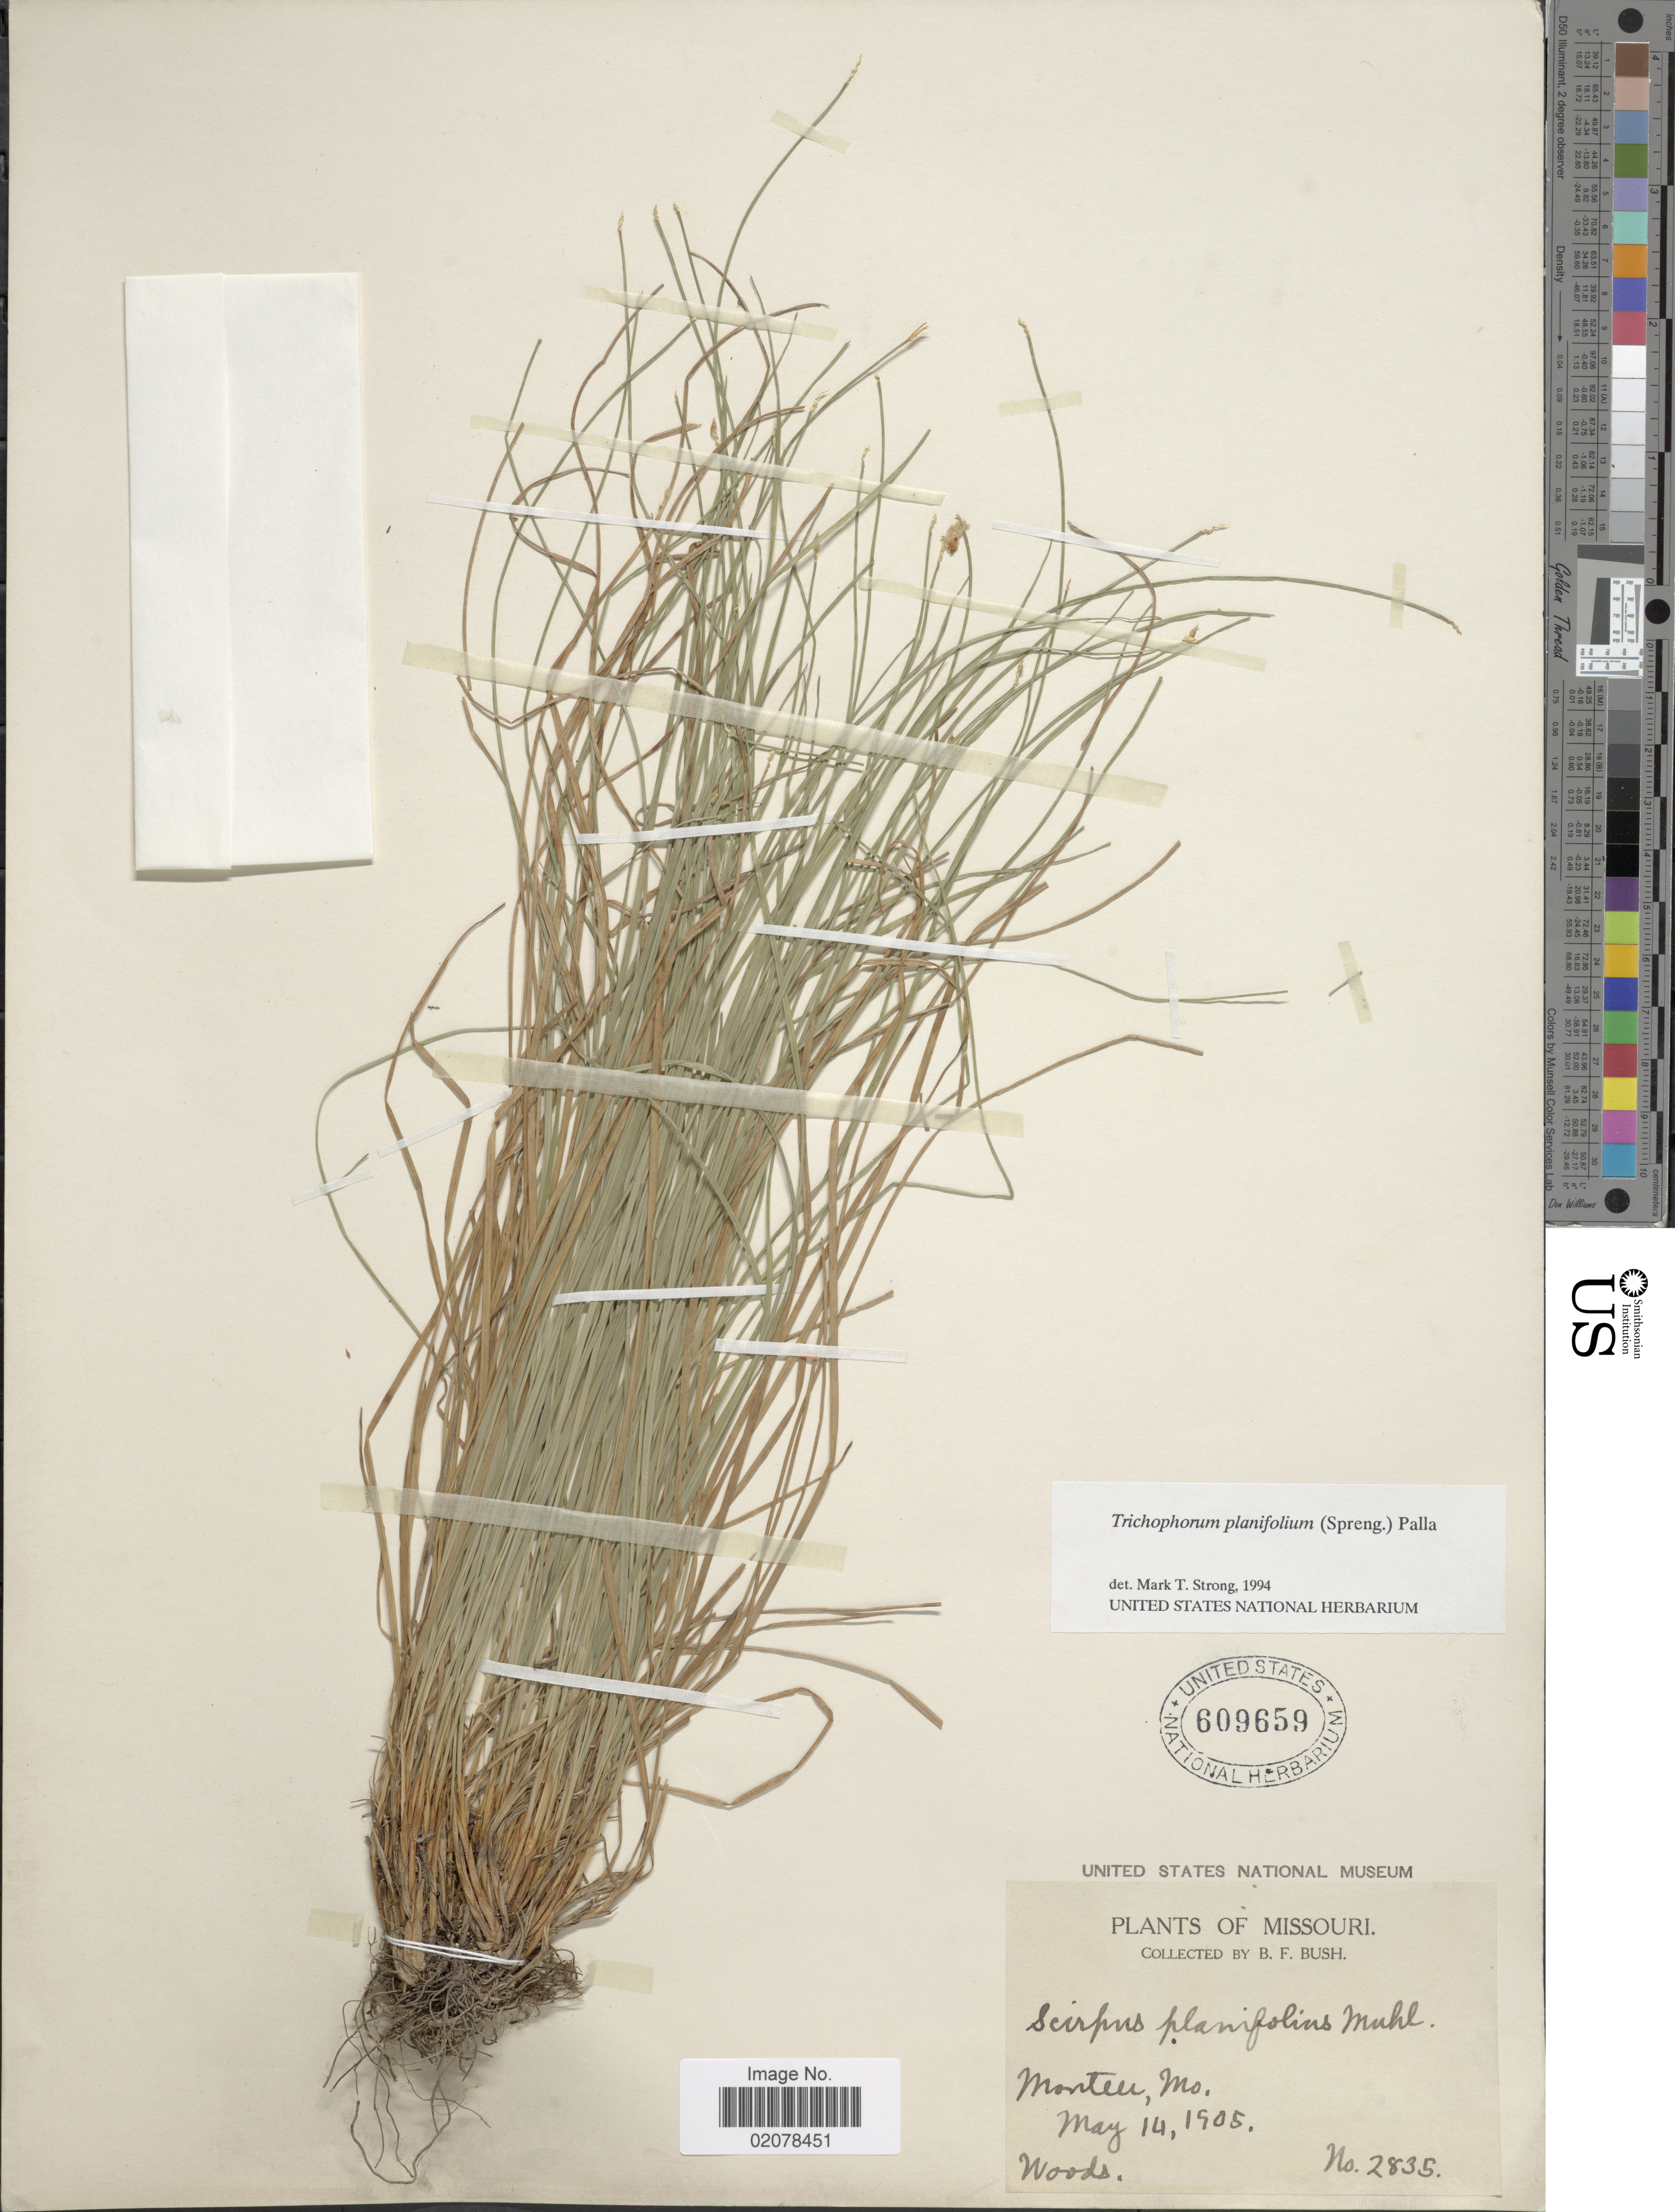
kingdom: Plantae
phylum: Tracheophyta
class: Liliopsida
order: Poales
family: Cyperaceae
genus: Trichophorum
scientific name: Trichophorum planifolium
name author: (Spreng.) Palla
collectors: B. F. Bush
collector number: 2835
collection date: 1905-05-14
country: United States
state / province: Missouri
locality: Monteu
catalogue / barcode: US 609659